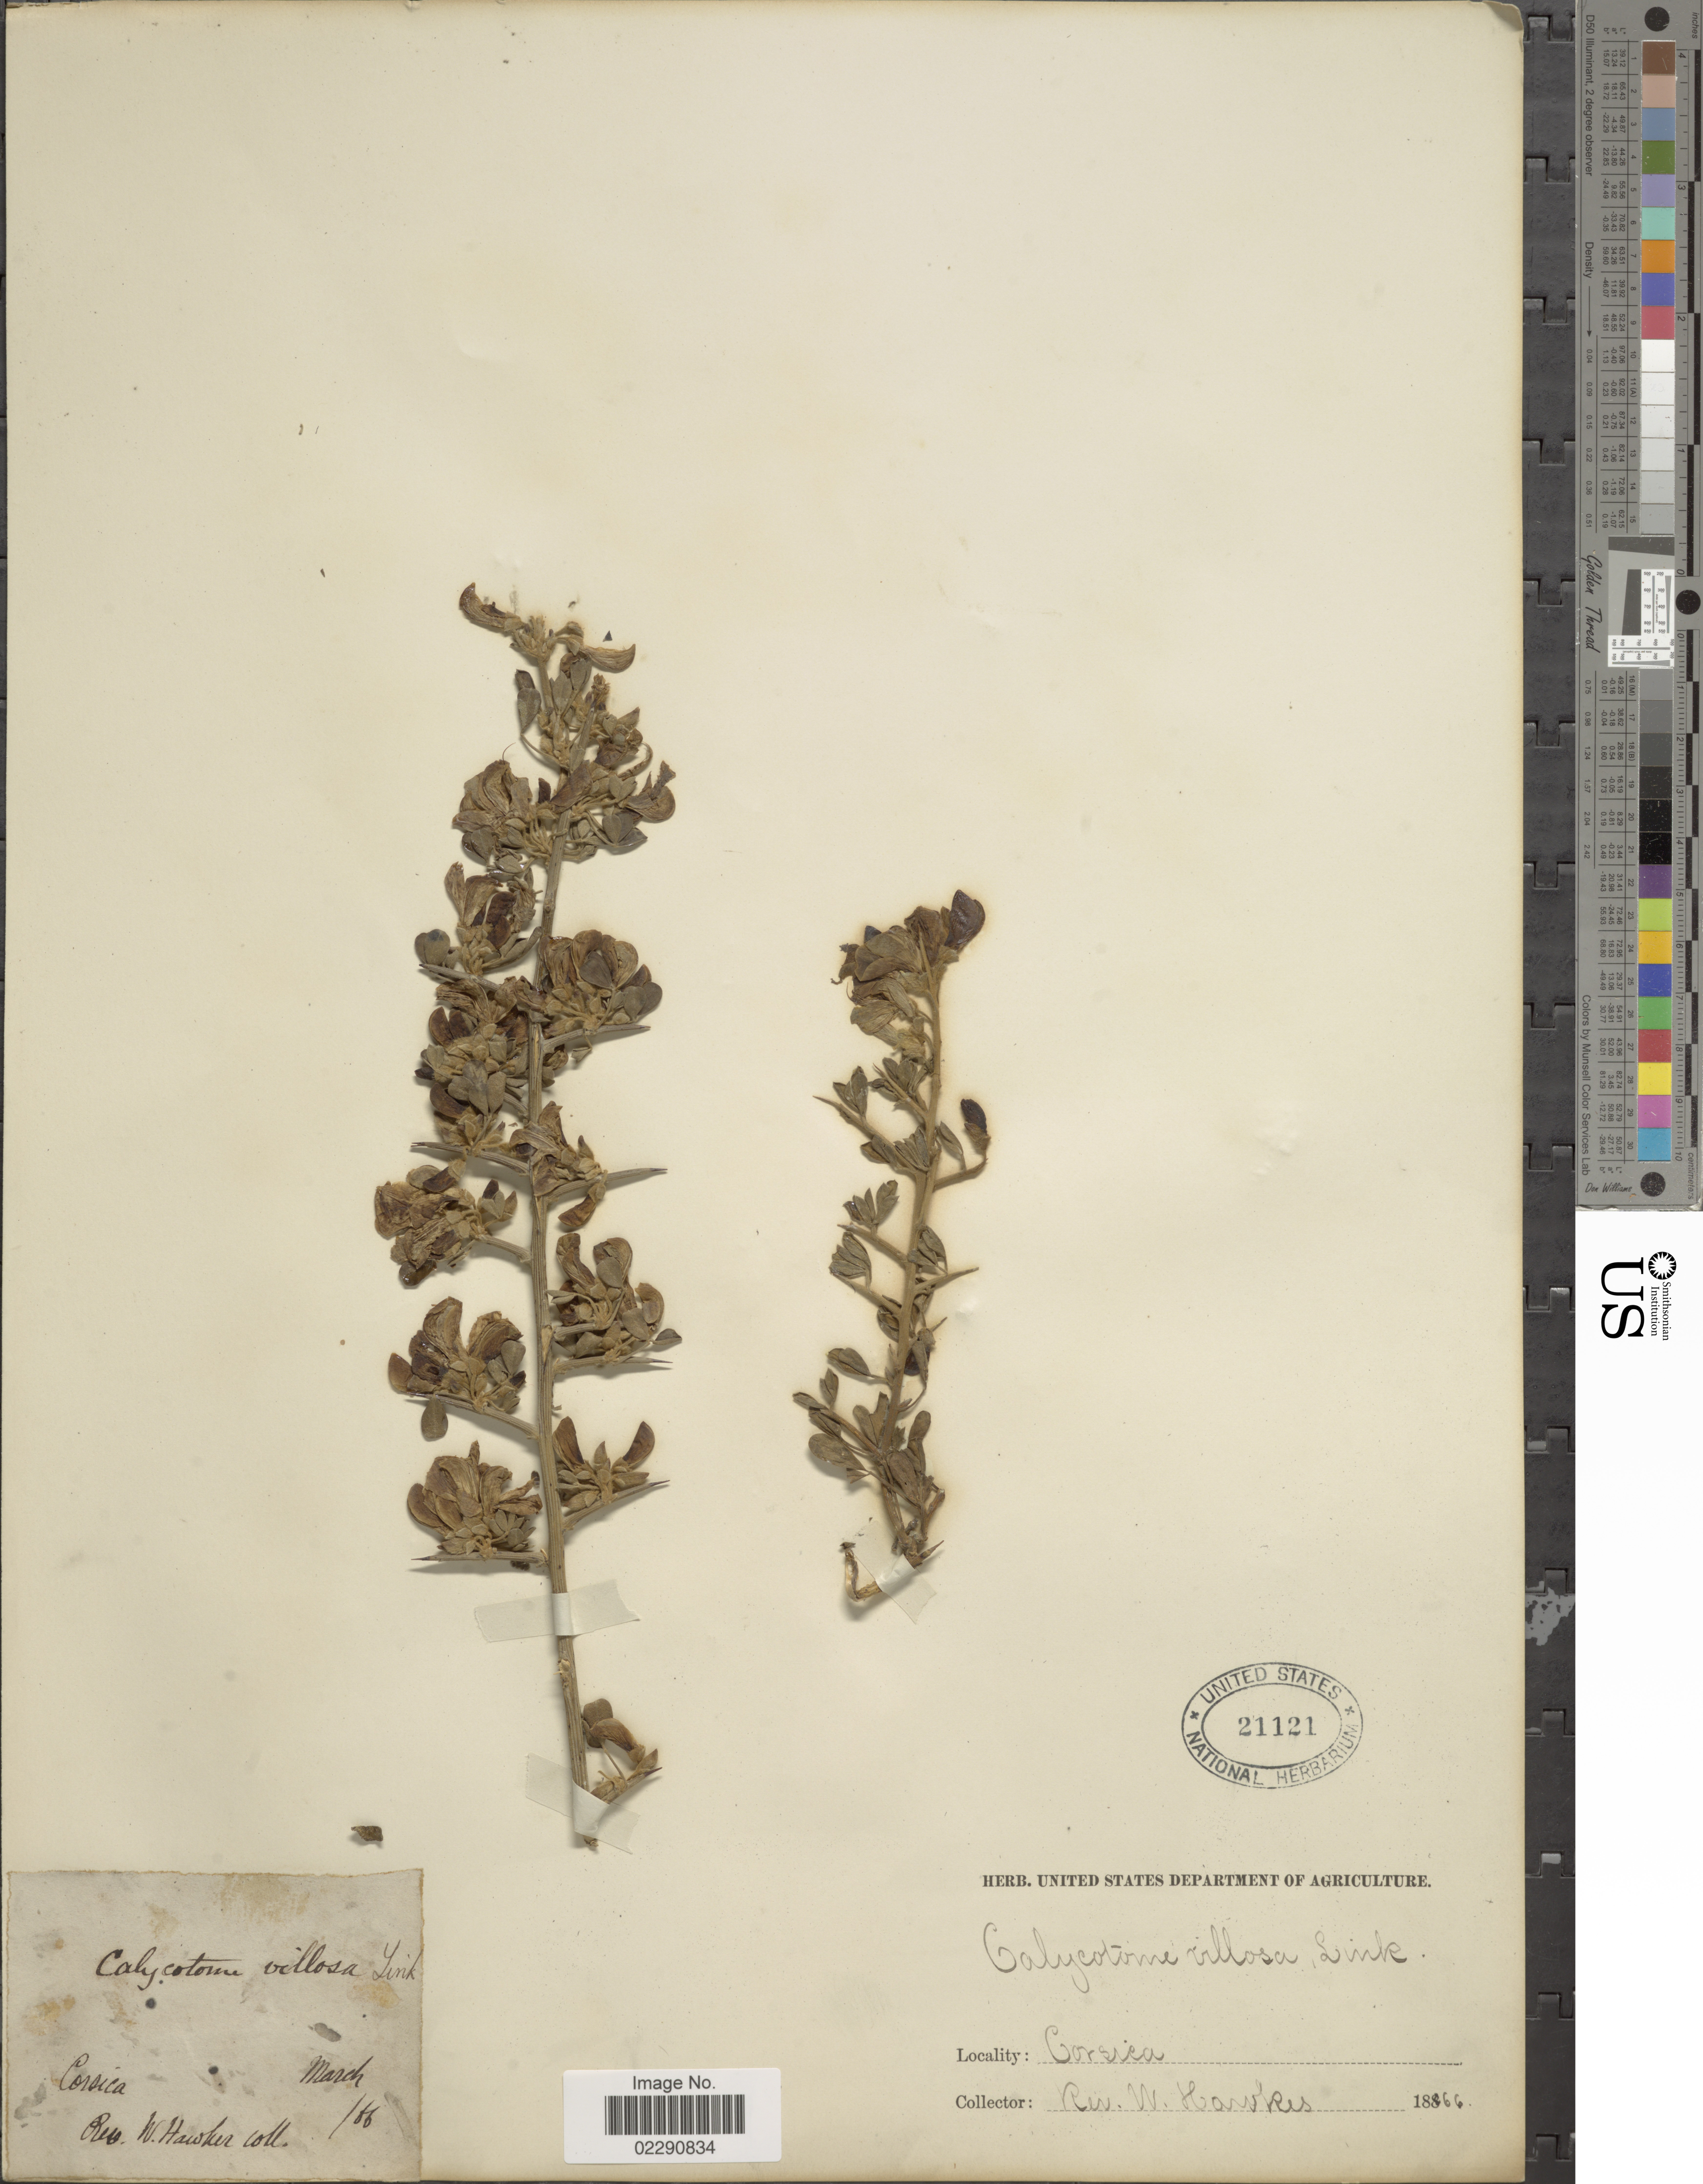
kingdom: Plantae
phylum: Tracheophyta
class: Magnoliopsida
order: Fabales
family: Fabaceae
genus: Calicotome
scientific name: Calicotome villosa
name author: (Poir.) Link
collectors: W. Hawker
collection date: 1866-03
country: France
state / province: Corsica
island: Corse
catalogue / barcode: US 21121